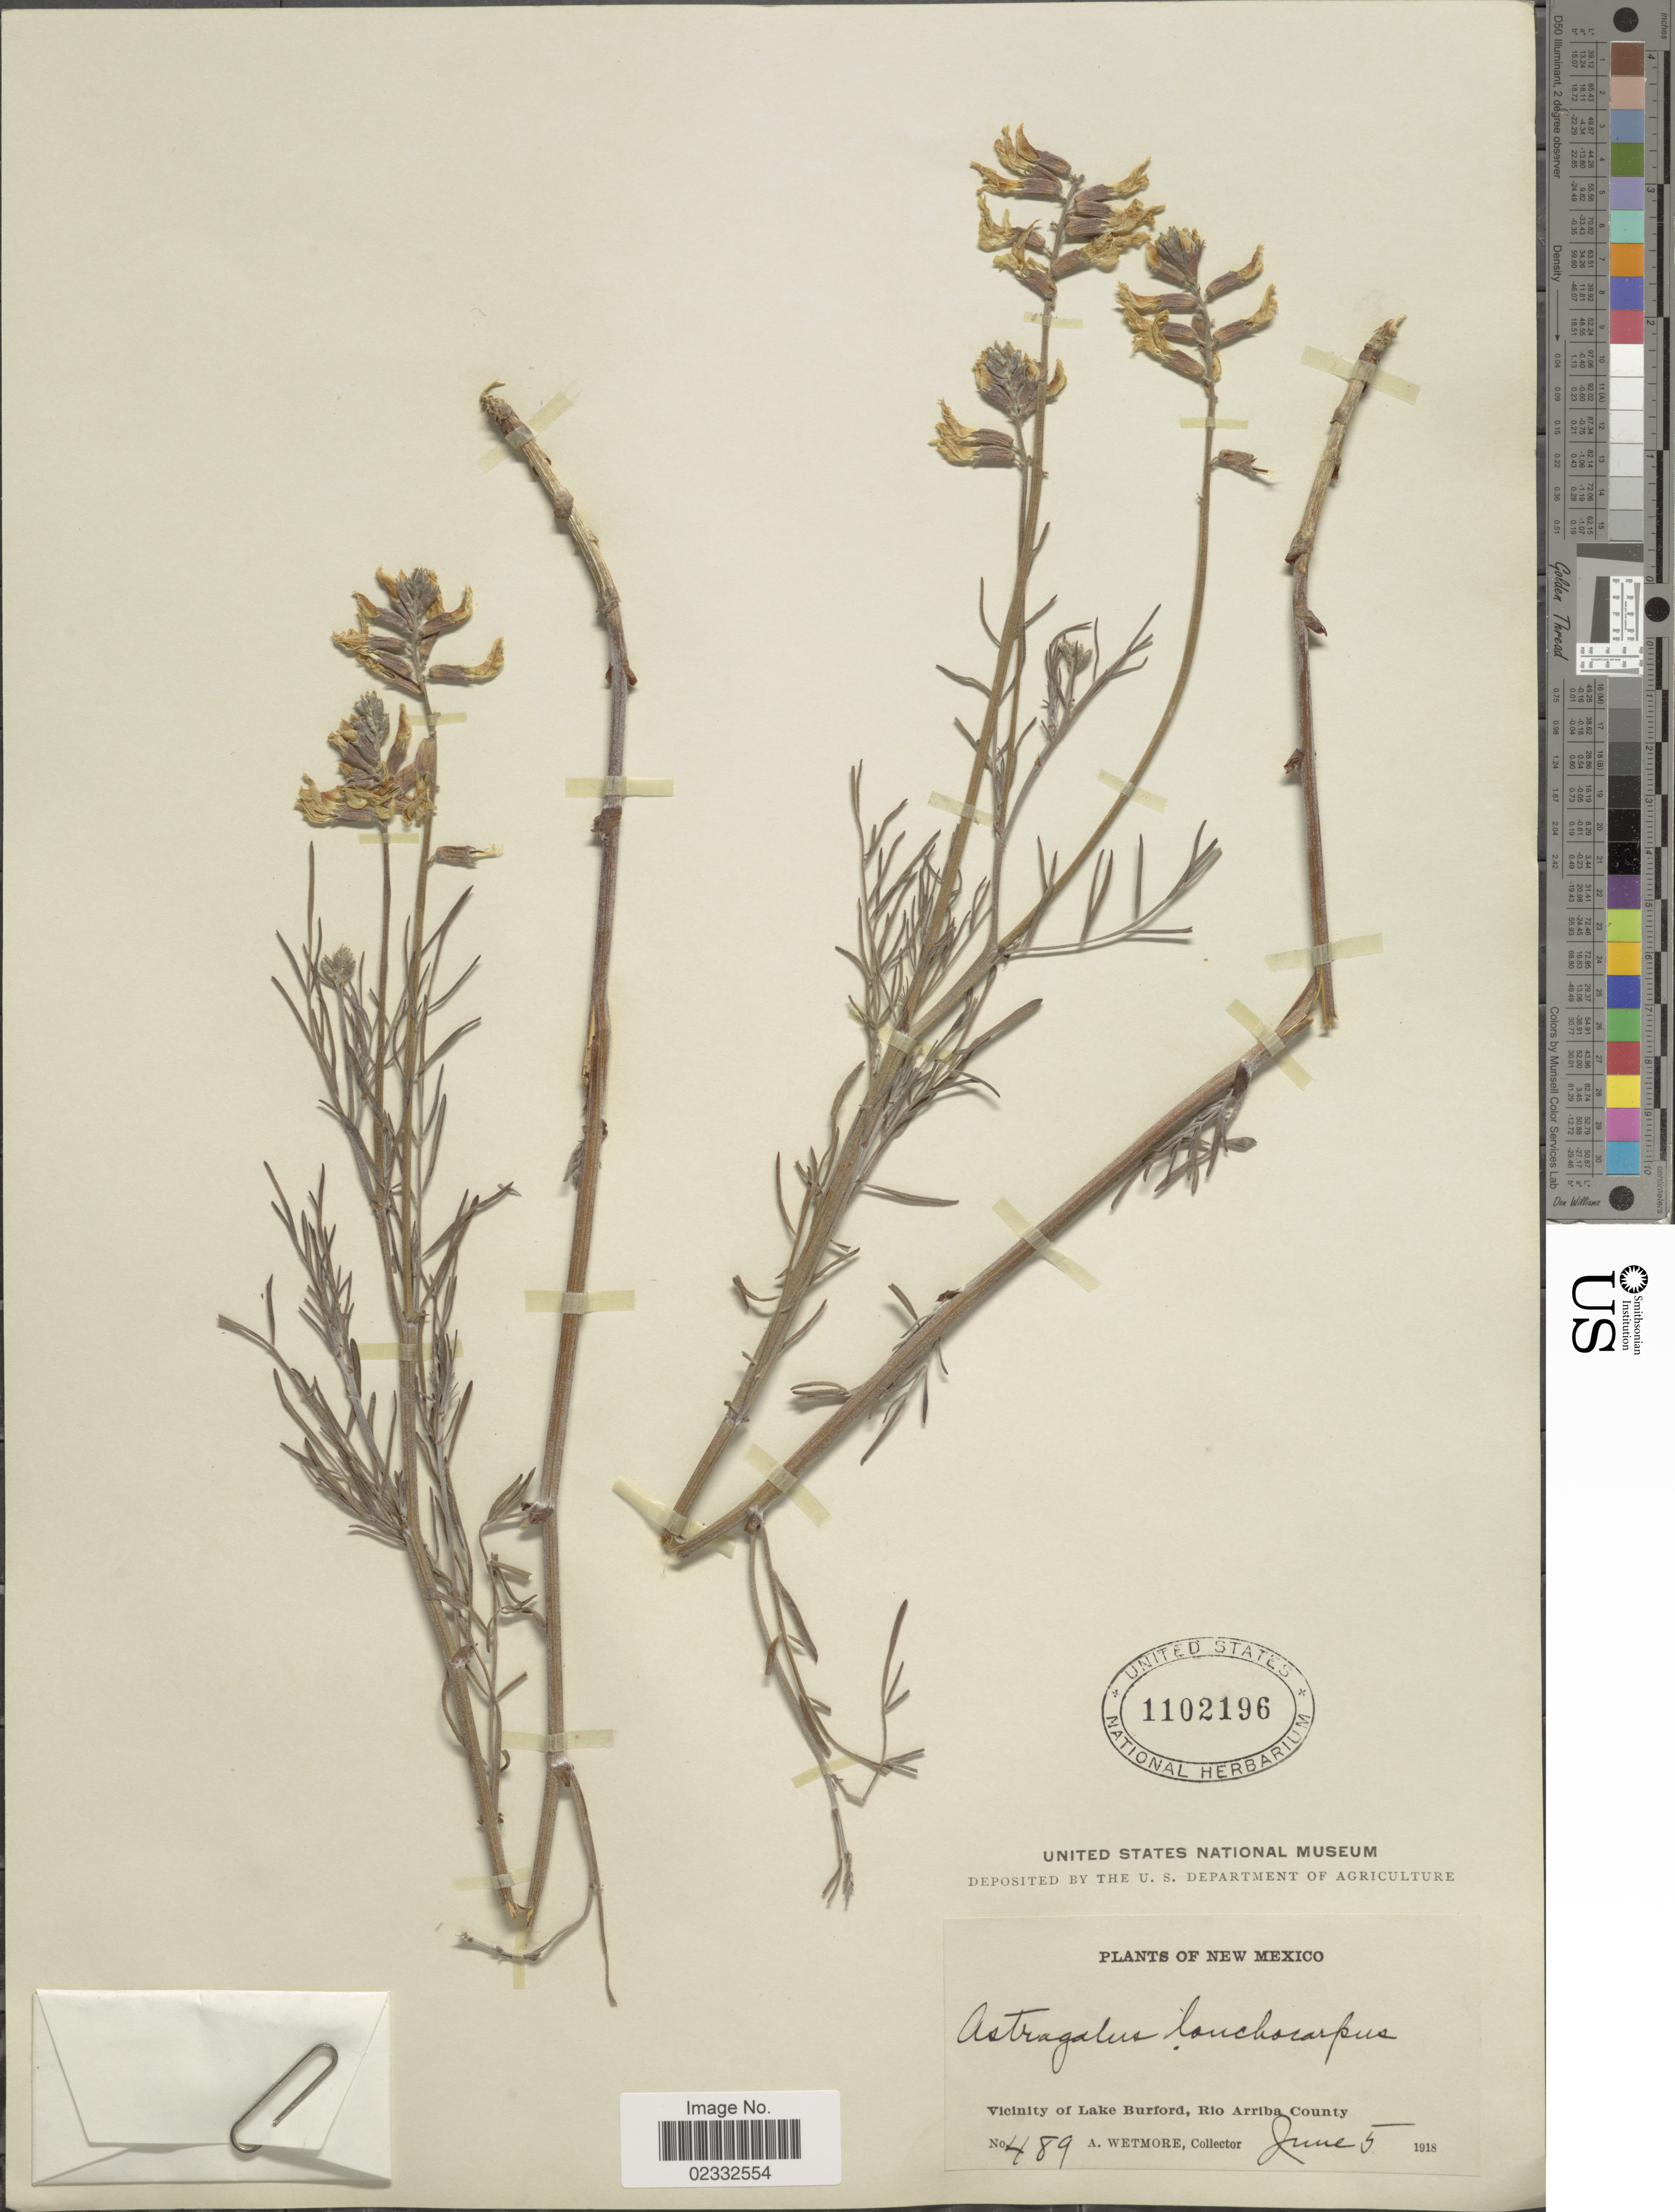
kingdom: Plantae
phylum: Tracheophyta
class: Magnoliopsida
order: Fabales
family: Fabaceae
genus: Astragalus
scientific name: Astragalus lonchocarpus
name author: Torr.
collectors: A. Wetmore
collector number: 489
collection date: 1918-06-05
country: United States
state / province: New Mexico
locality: Vicinity of Lake Burford, Rio Arriba County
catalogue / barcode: US 1102196